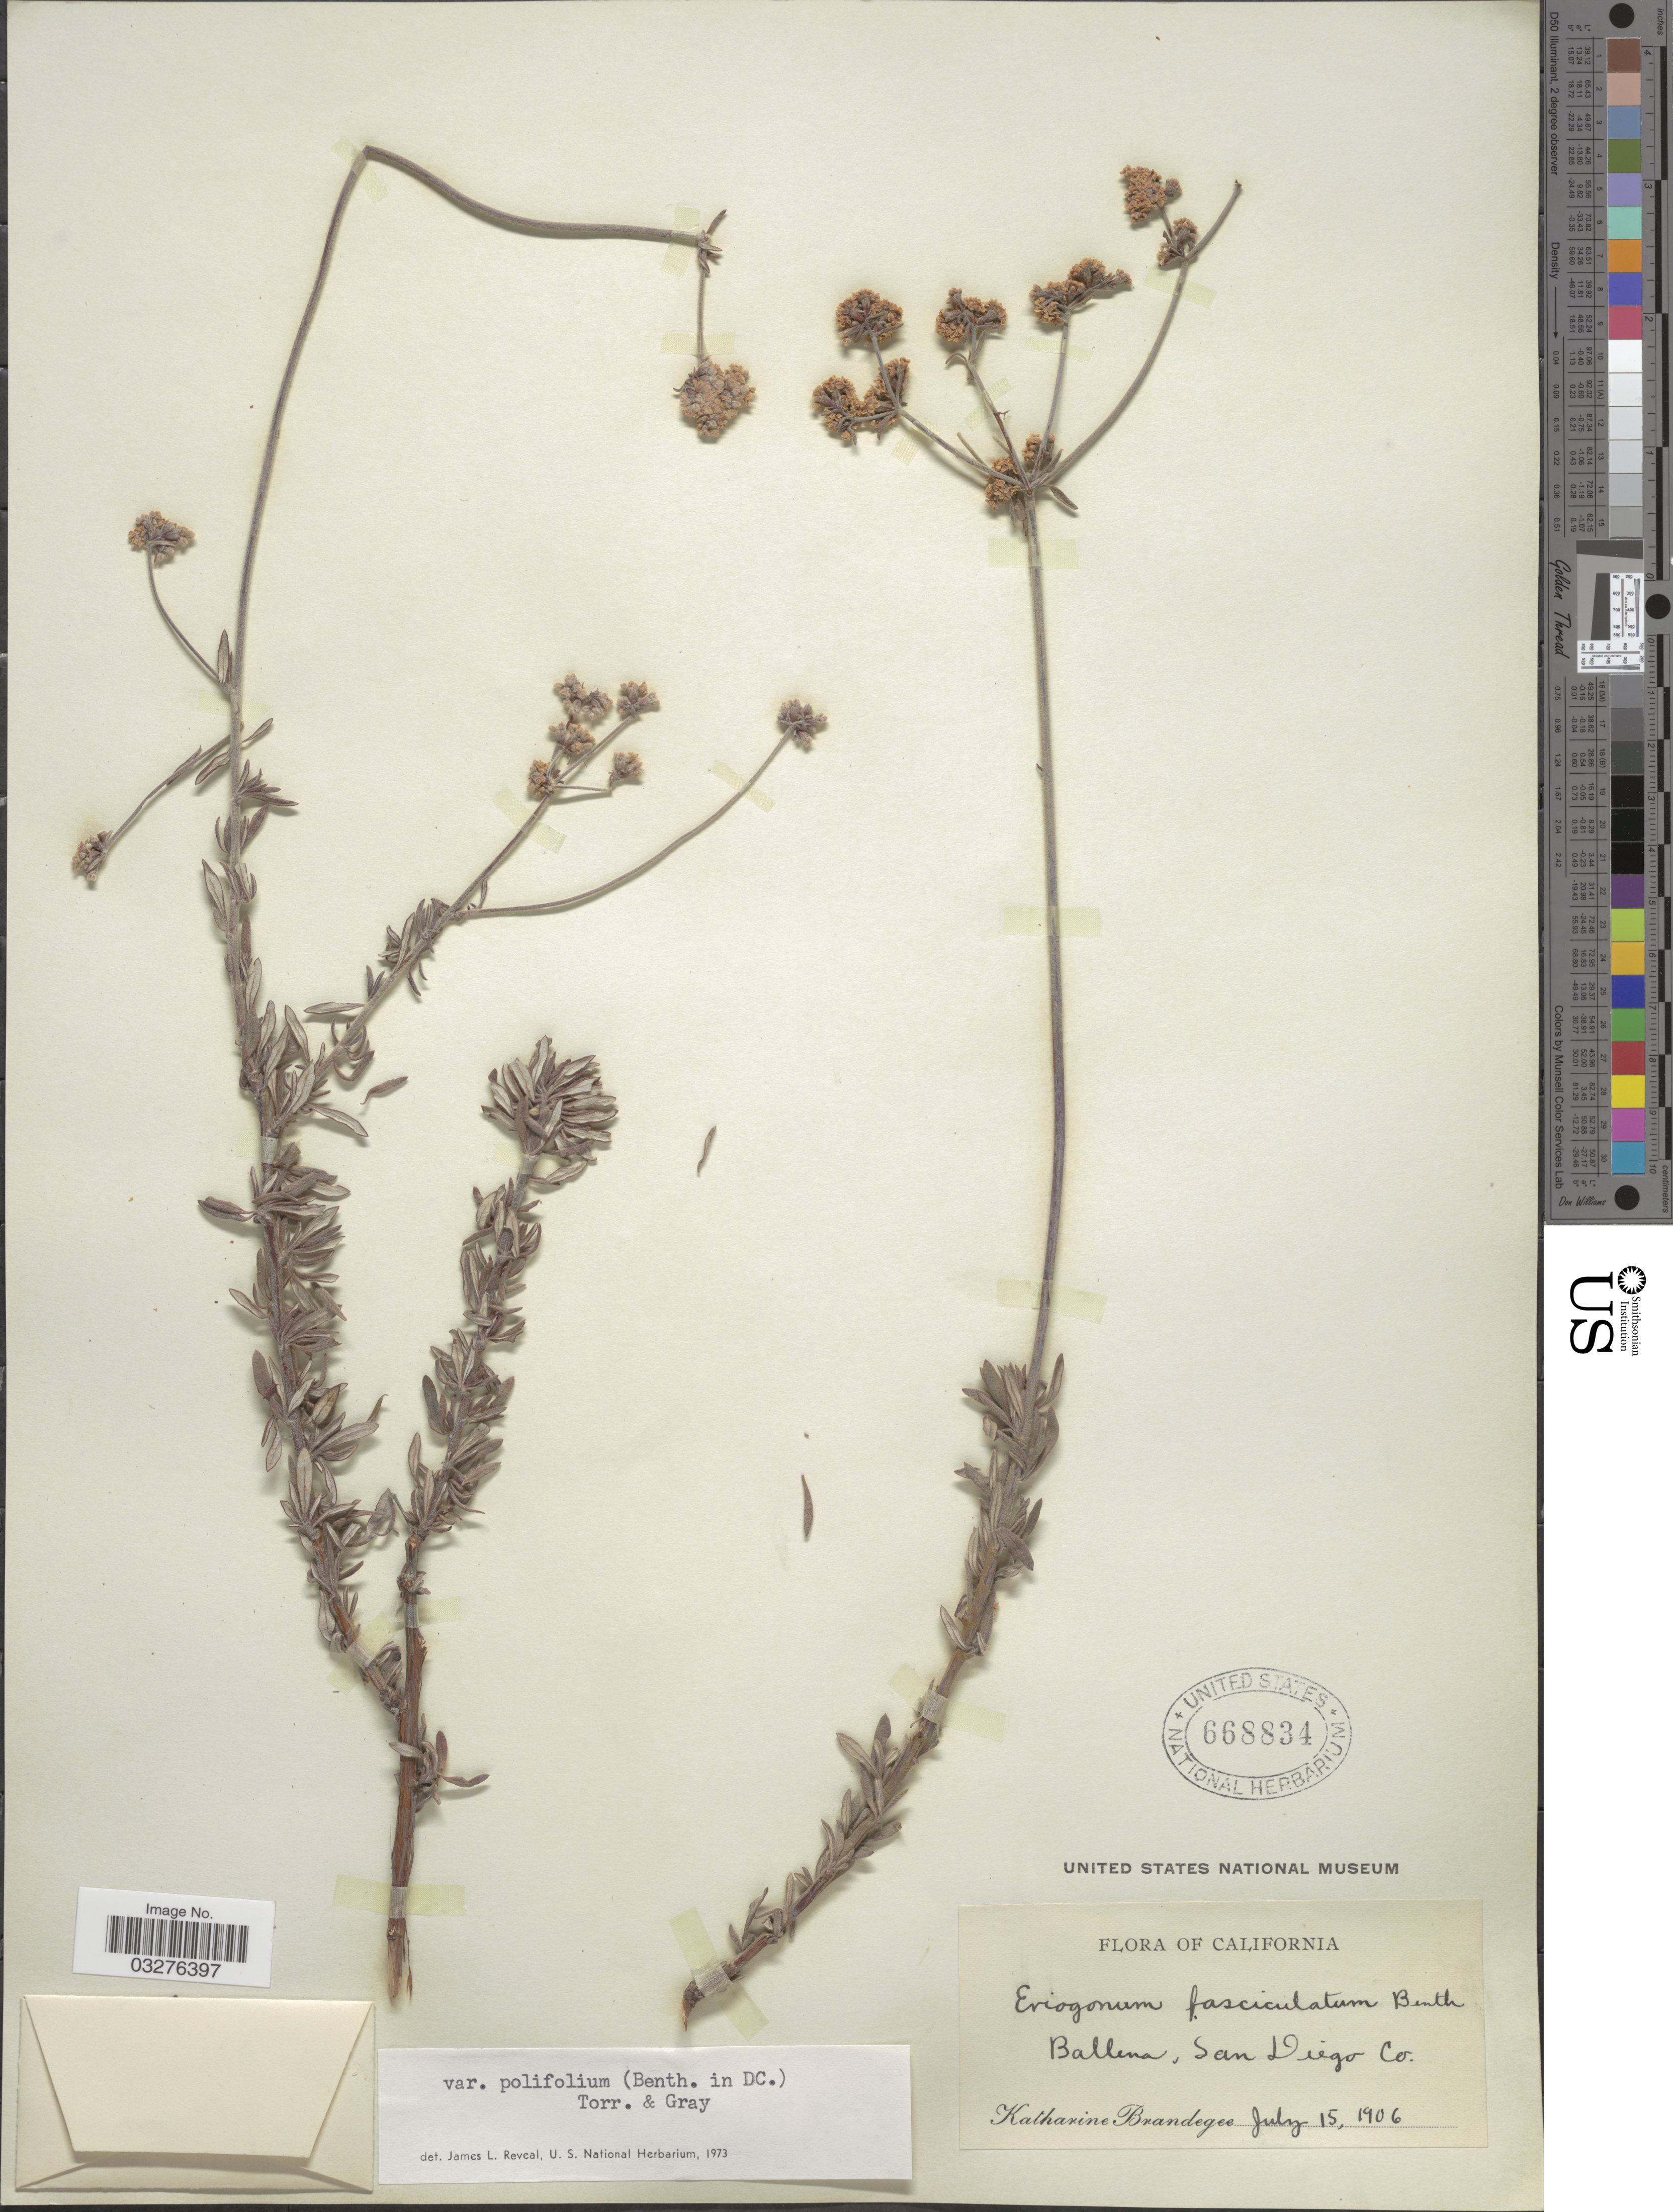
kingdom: Plantae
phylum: Tracheophyta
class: Magnoliopsida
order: Caryophyllales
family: Polygonaceae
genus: Eriogonum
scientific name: Eriogonum fasciculatum var. polifolium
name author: (Benth.) Torr. & A. Gray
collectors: M. K. Brandegee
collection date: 1906-07-15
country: United States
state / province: California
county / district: San Diego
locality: Ballena, San Diego Co.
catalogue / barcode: US 668834